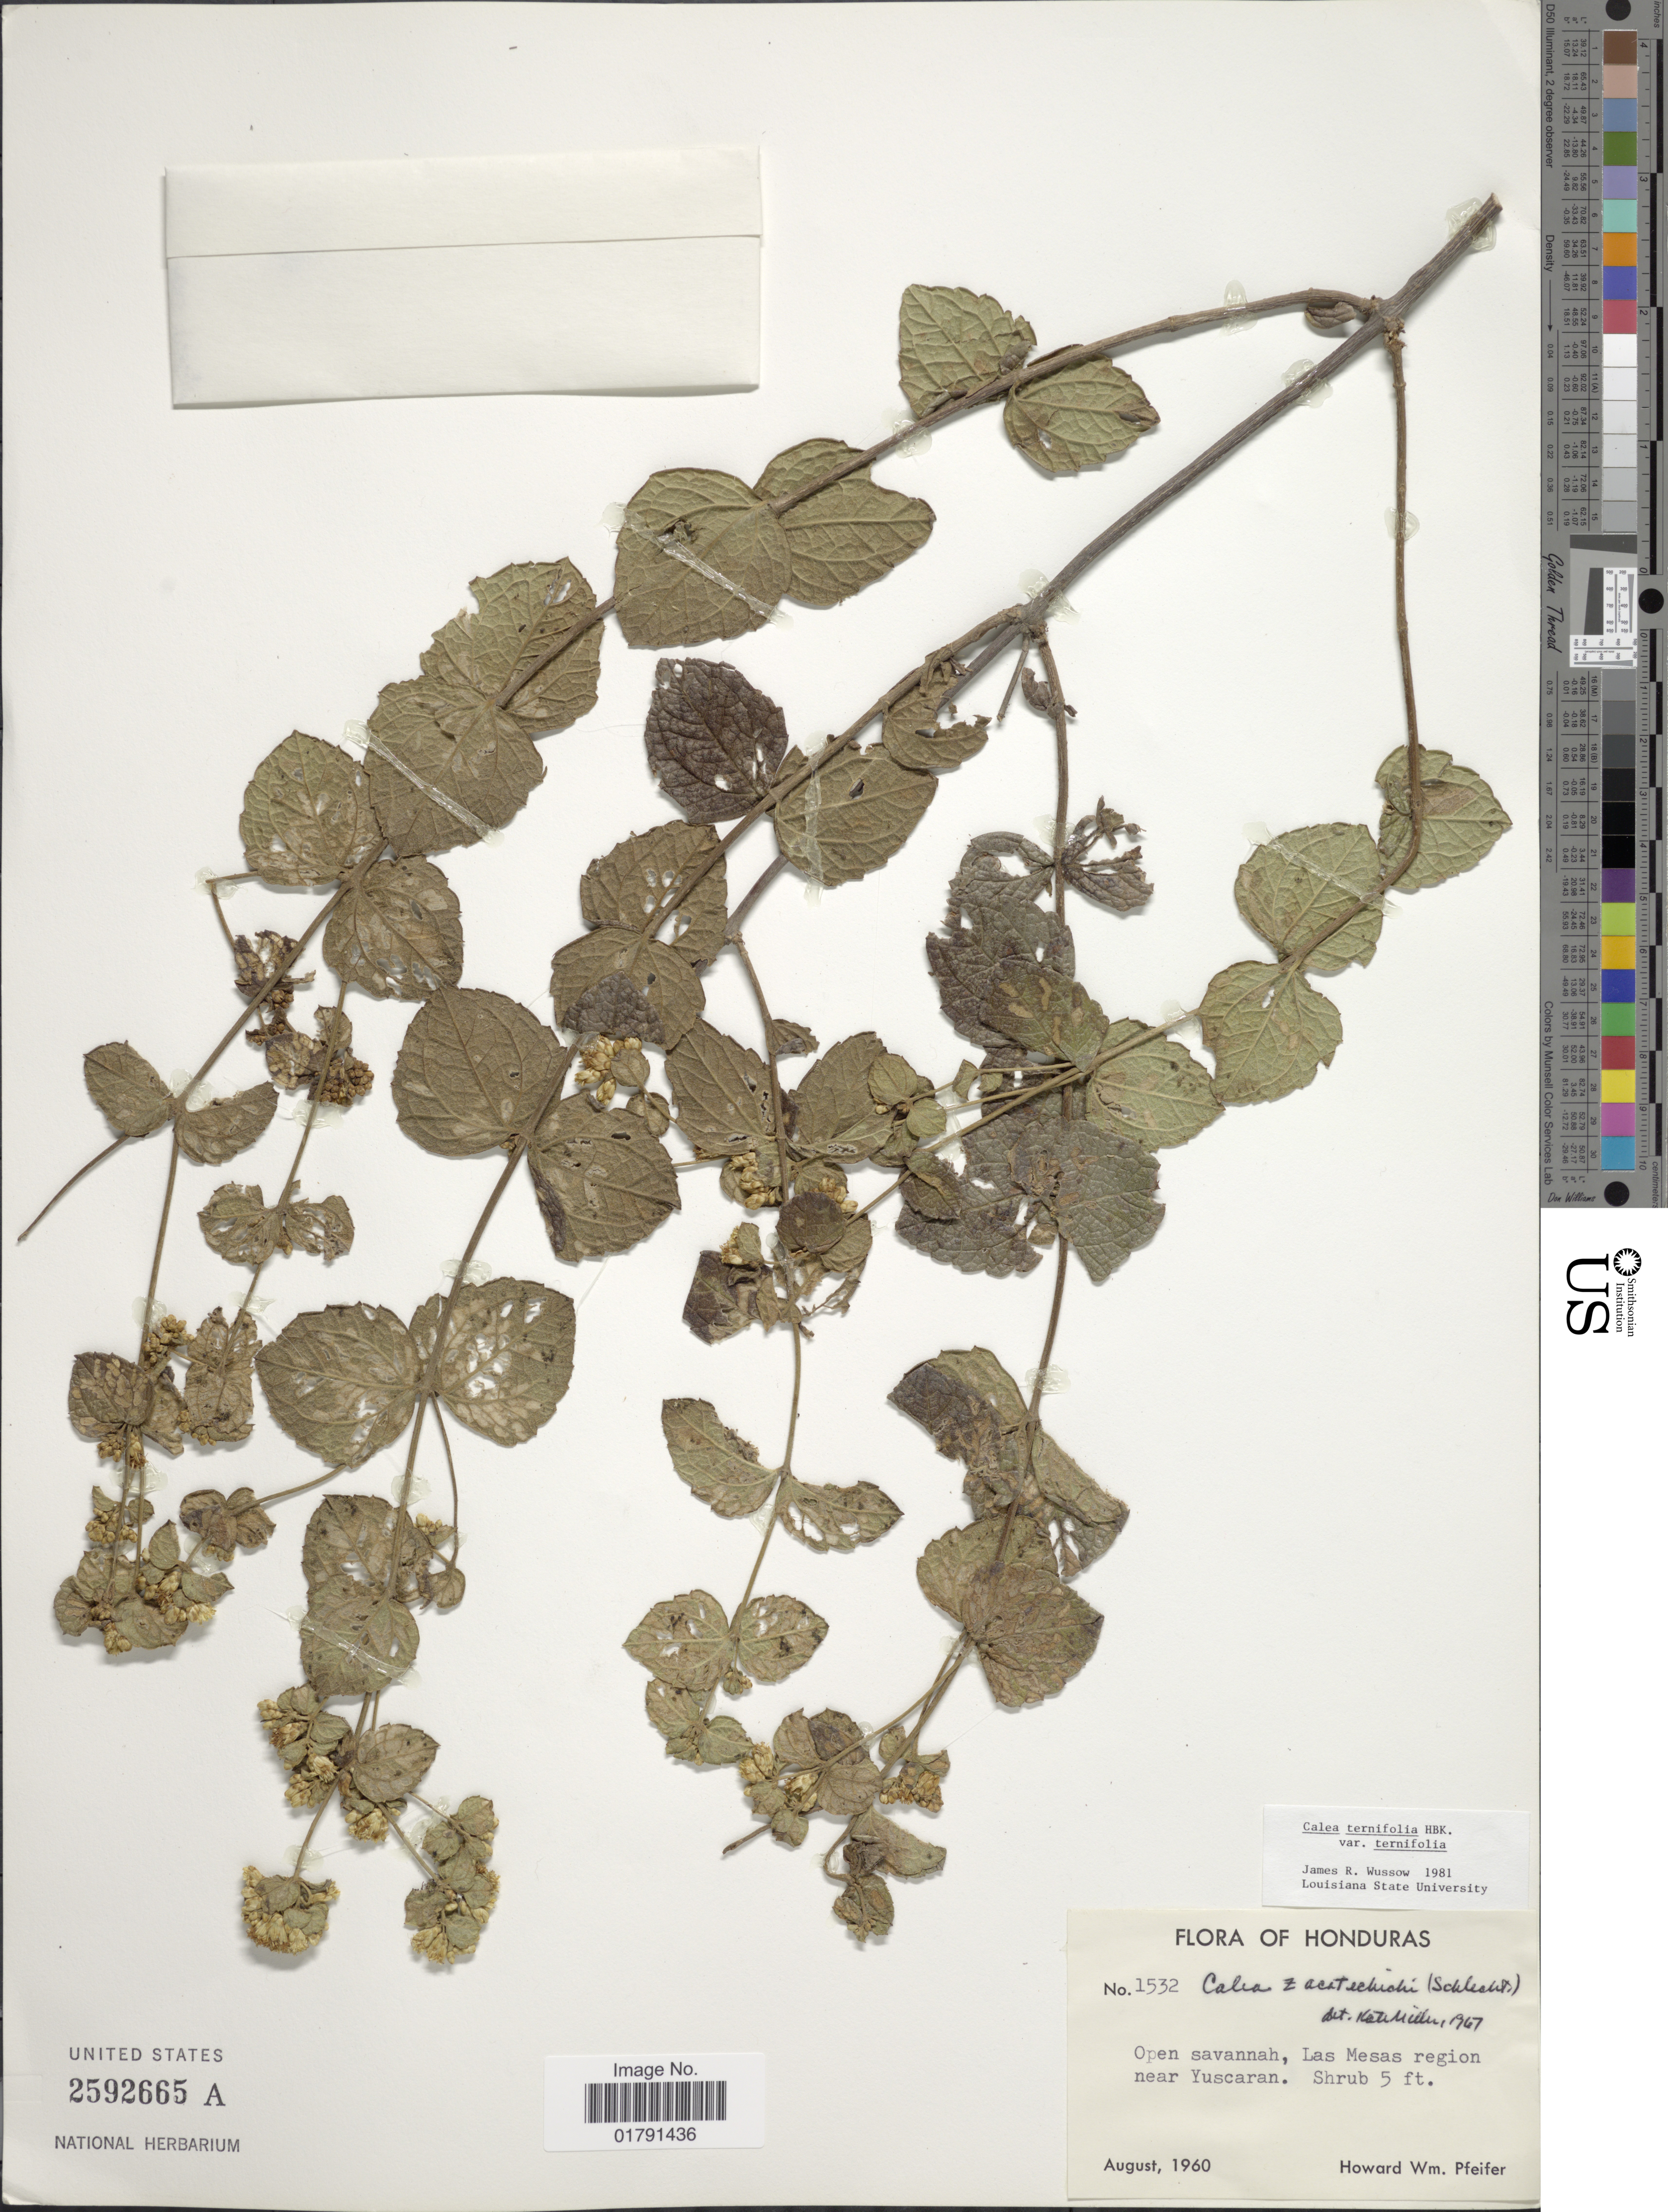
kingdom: Plantae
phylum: Tracheophyta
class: Magnoliopsida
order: Asterales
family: Asteraceae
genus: Calea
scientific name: Calea ternifolia var. ternifolia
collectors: H. W. Pfeifer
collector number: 1532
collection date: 1960-08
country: Honduras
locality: Las Mesas region near Yuscaran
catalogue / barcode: US 2592665A